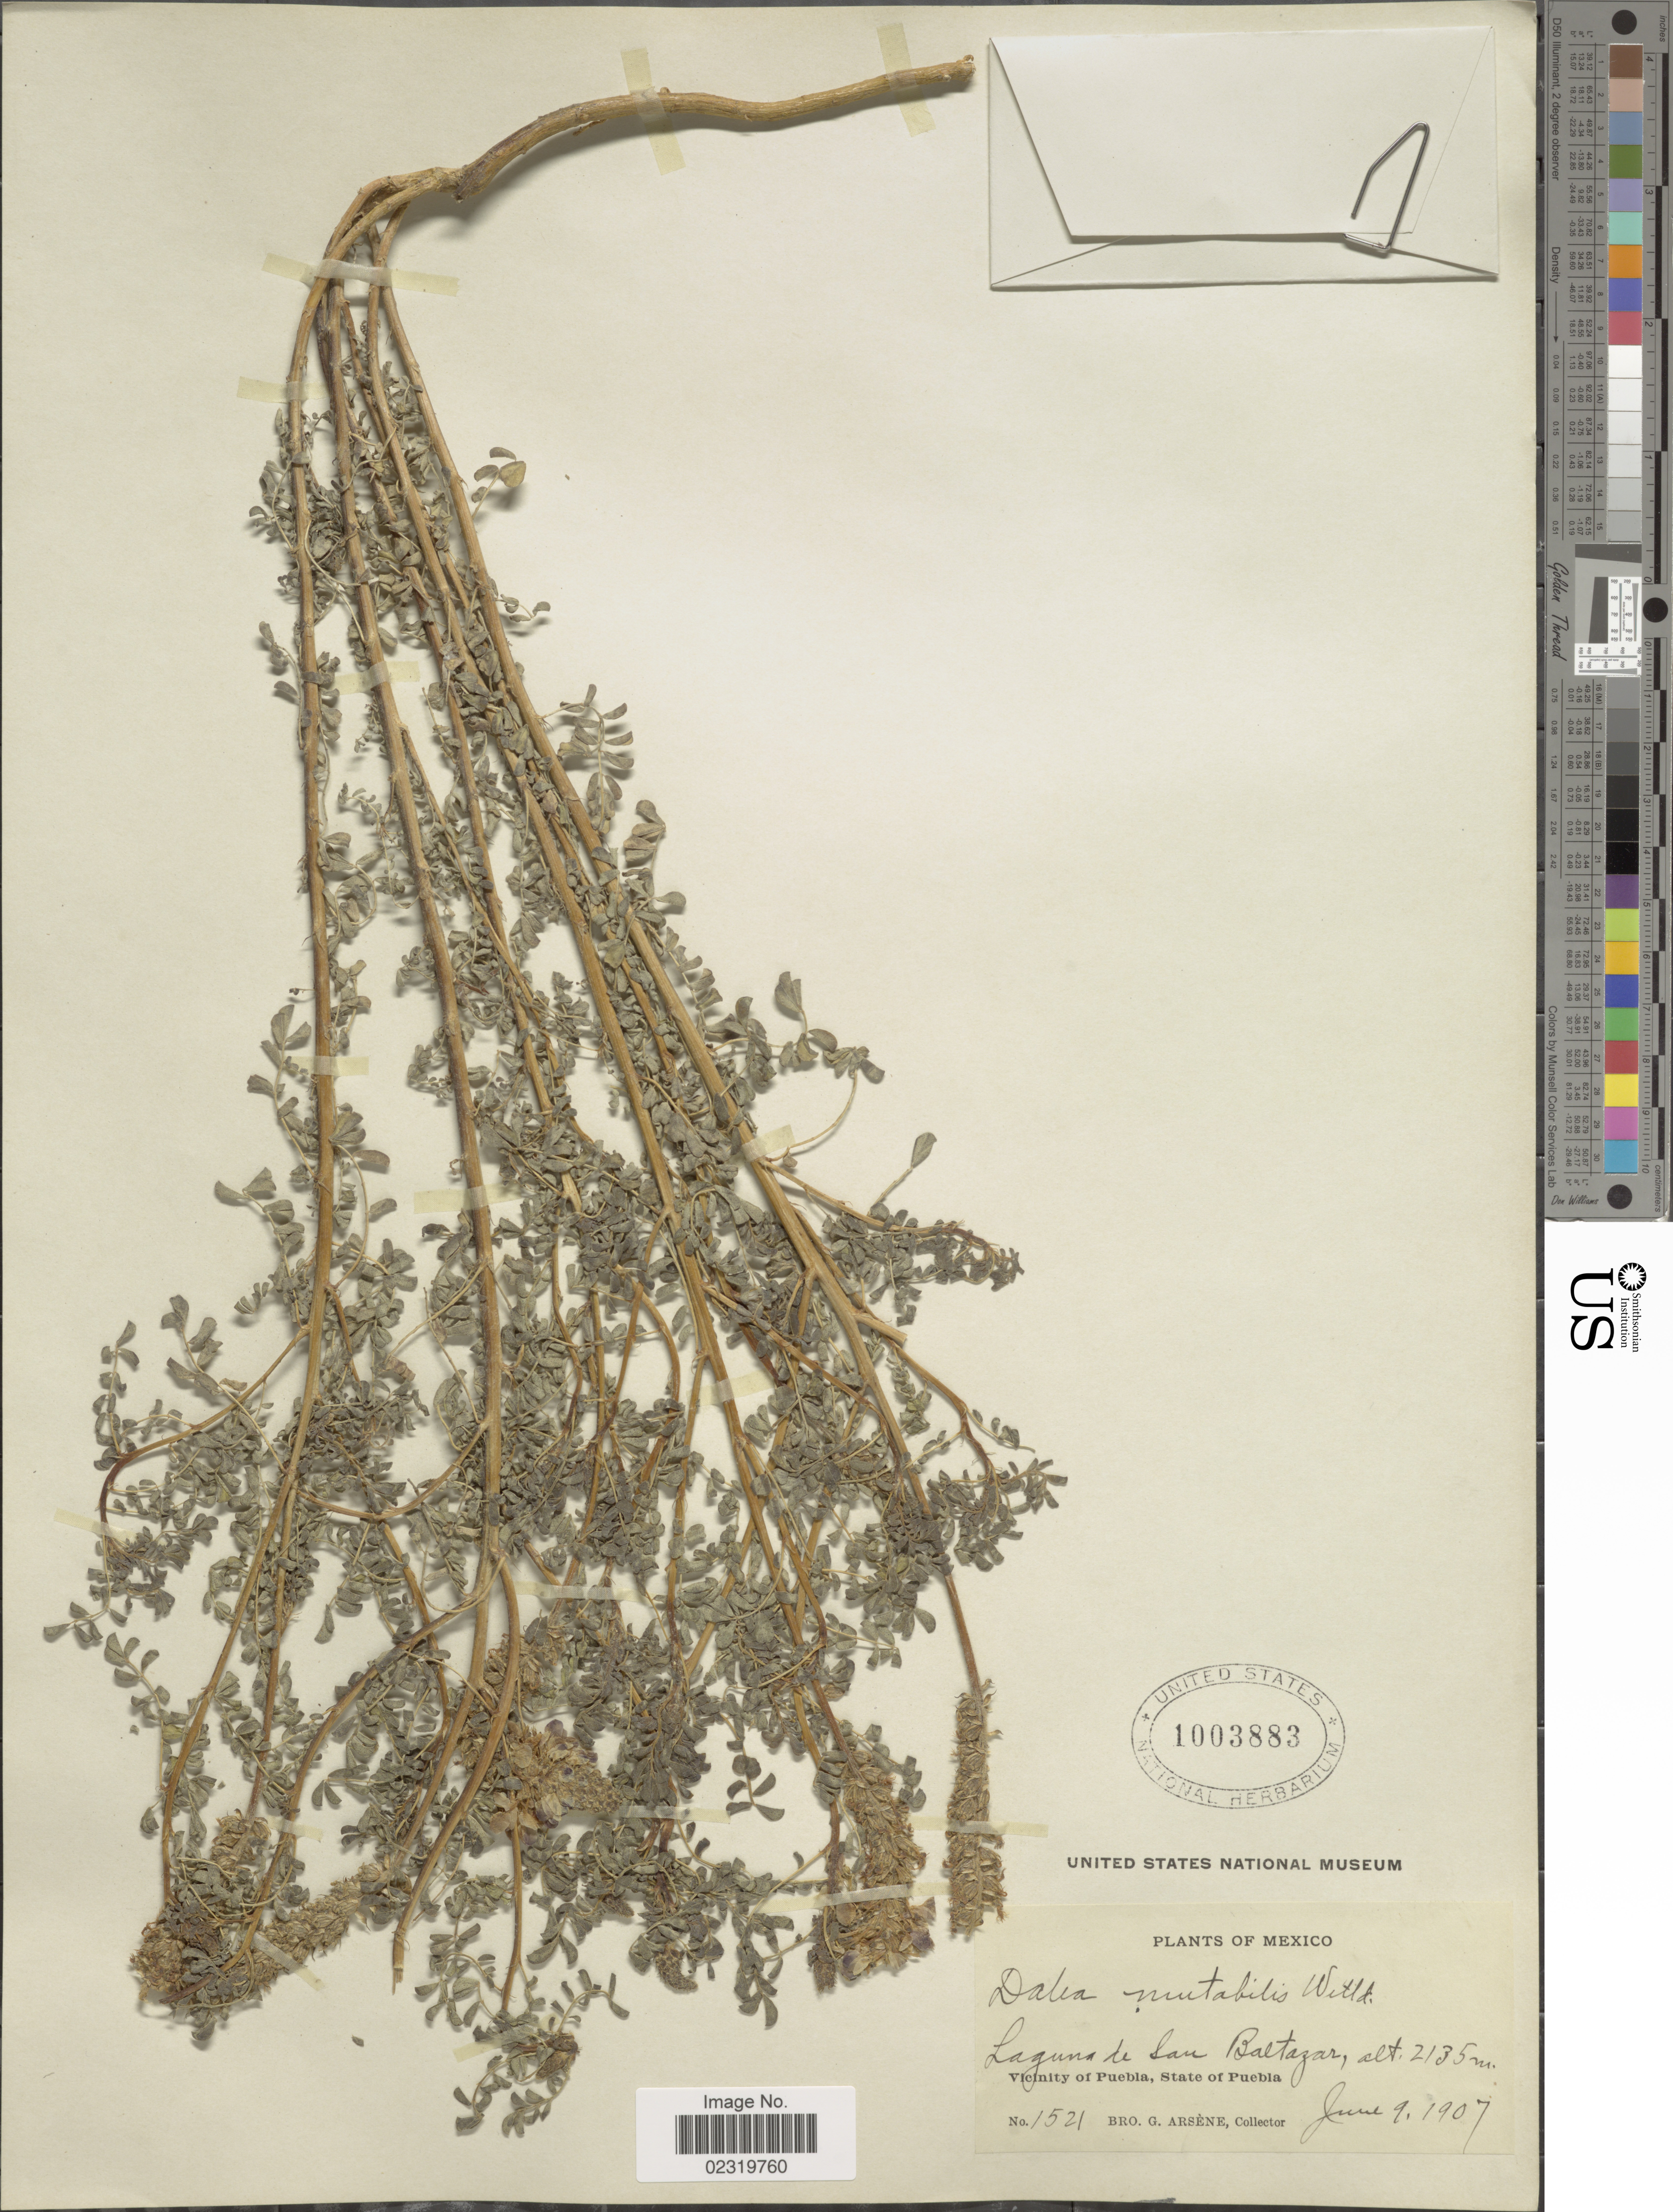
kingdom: Plantae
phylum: Tracheophyta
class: Magnoliopsida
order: Fabales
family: Fabaceae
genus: Dalea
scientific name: Dalea obovatifolia var. obovatifolia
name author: Ortega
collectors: Bro. G. Arsène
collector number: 1521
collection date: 1907-06-09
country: Mexico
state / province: Puebla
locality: Laguna de San Baltazar, Vicinity of Puebla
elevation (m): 2135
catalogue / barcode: US 1003883